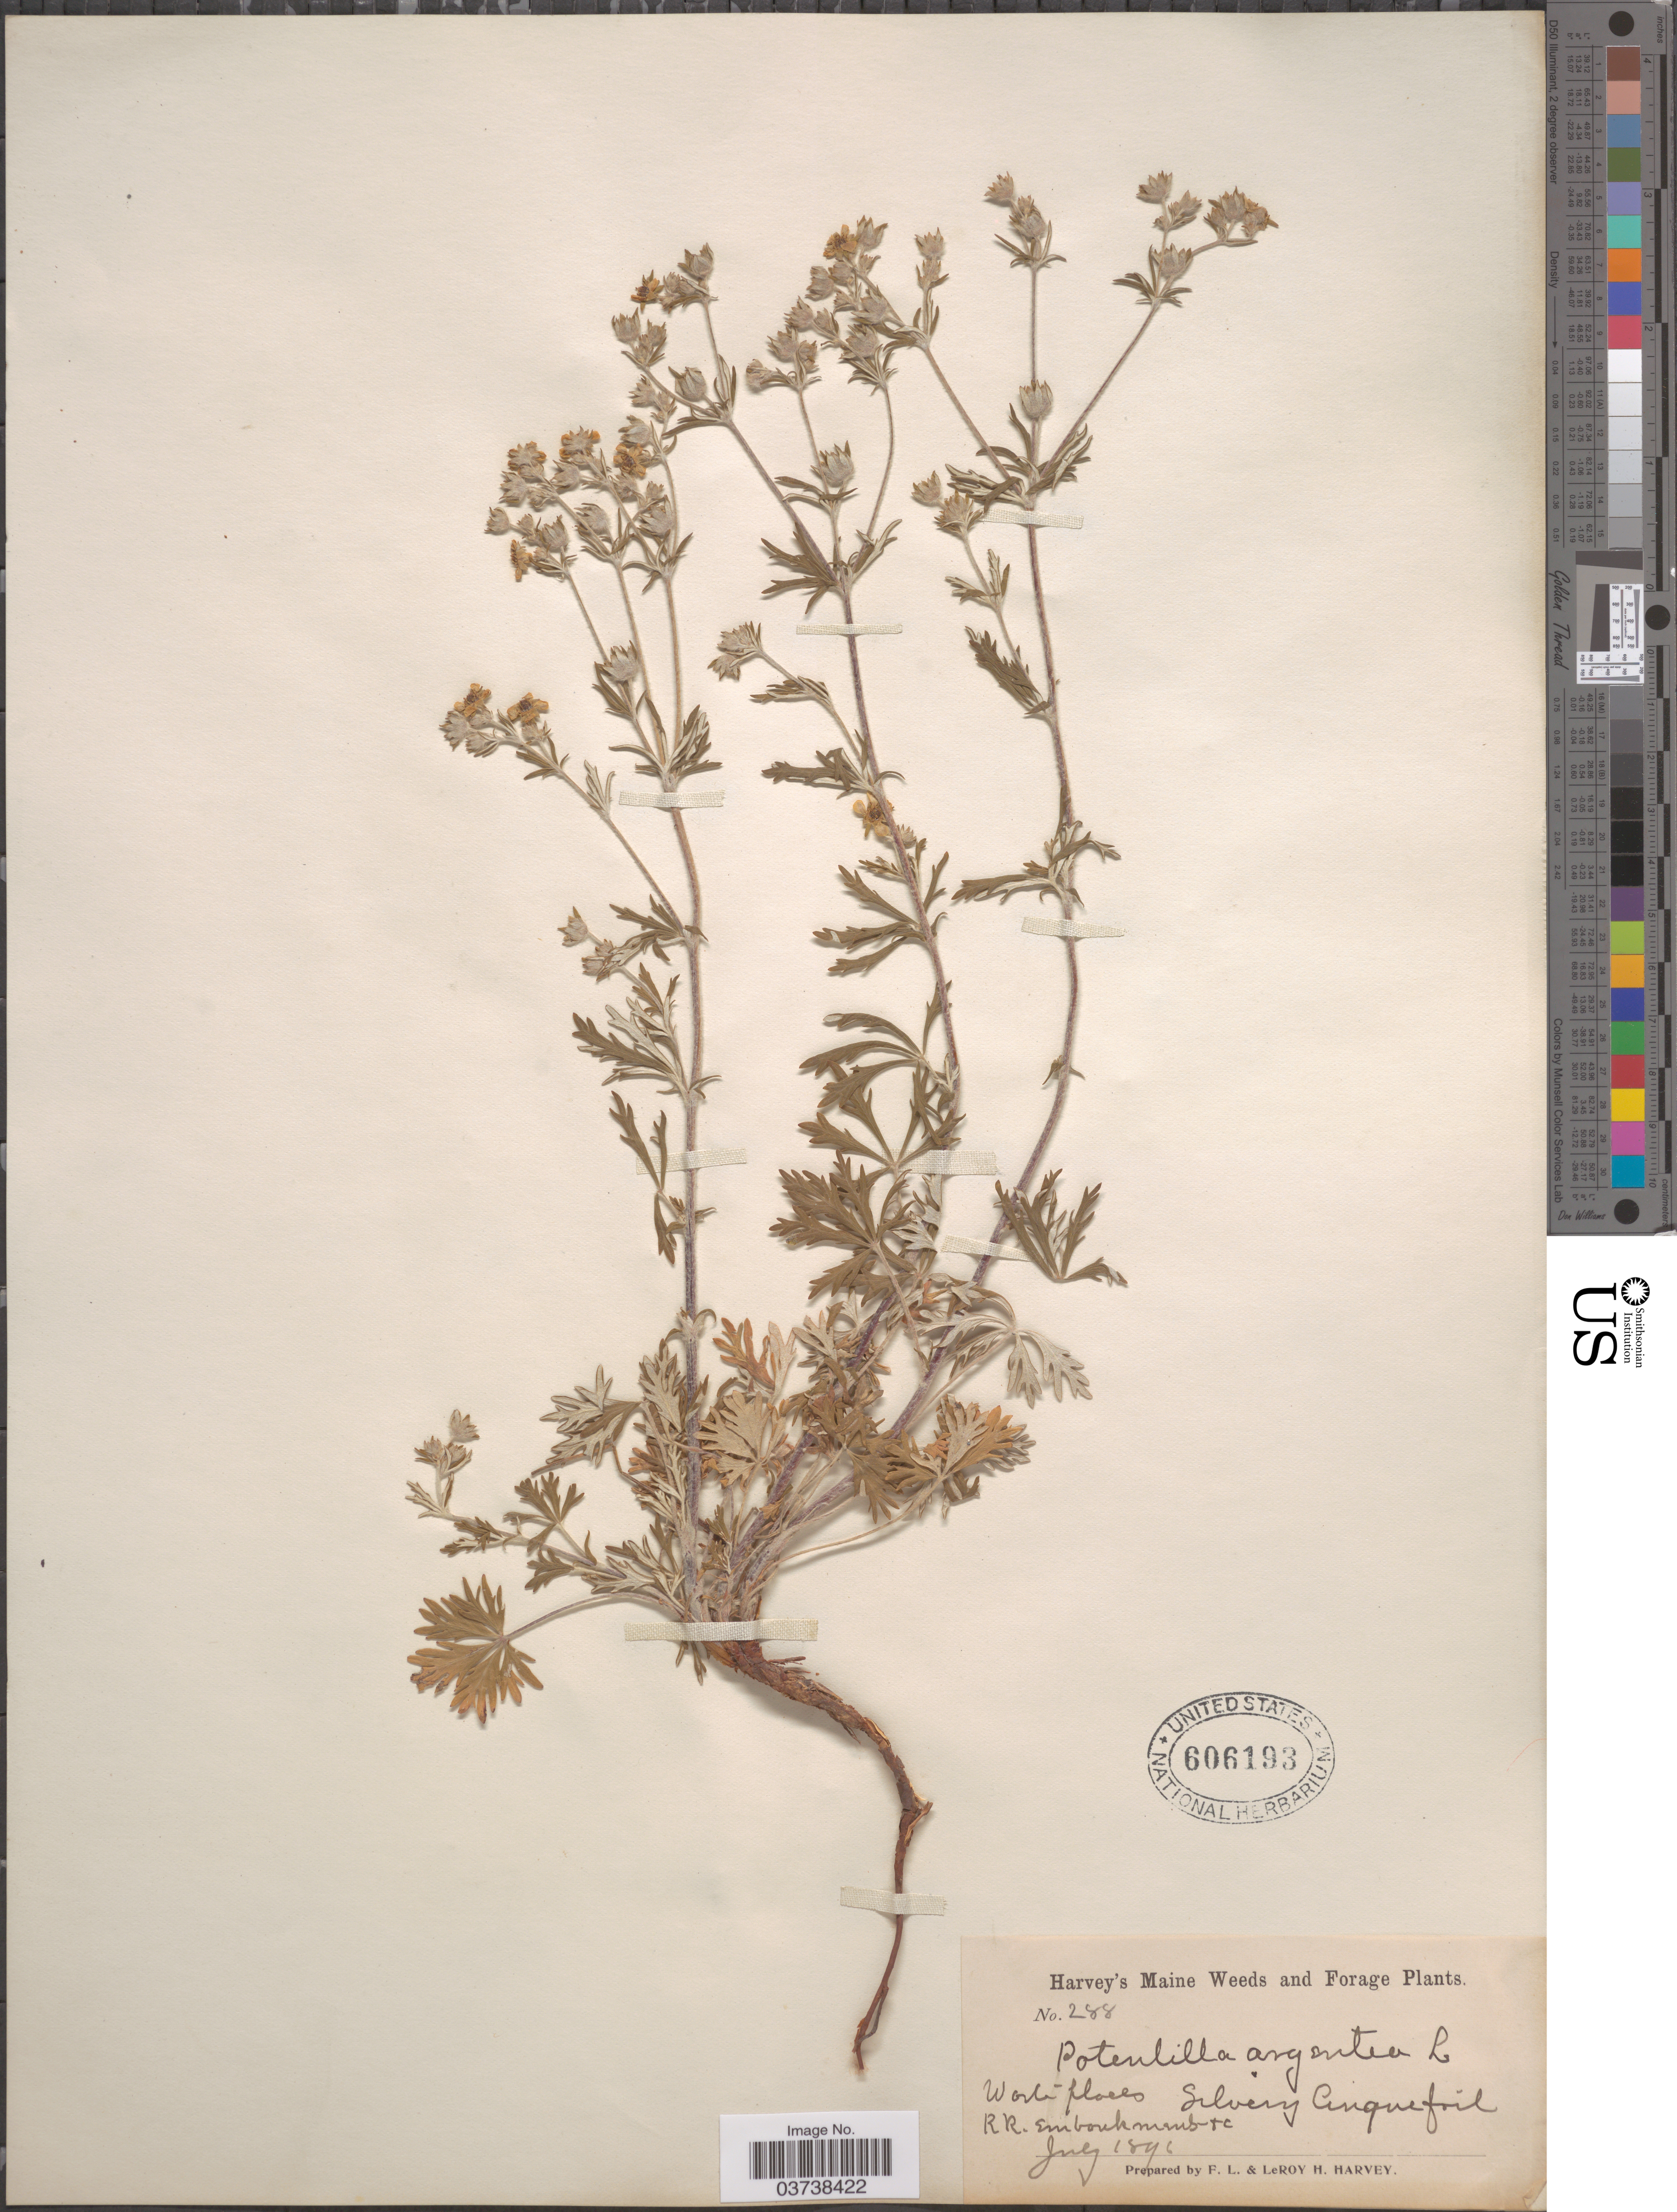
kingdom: Plantae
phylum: Tracheophyta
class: Magnoliopsida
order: Rosales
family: Rosaceae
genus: Potentilla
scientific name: Potentilla argentea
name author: L.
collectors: F. L. Harvey & L. H. Harvey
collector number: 288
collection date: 1896-07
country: United States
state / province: Maine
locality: R. R. Embankments.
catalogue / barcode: US 606193